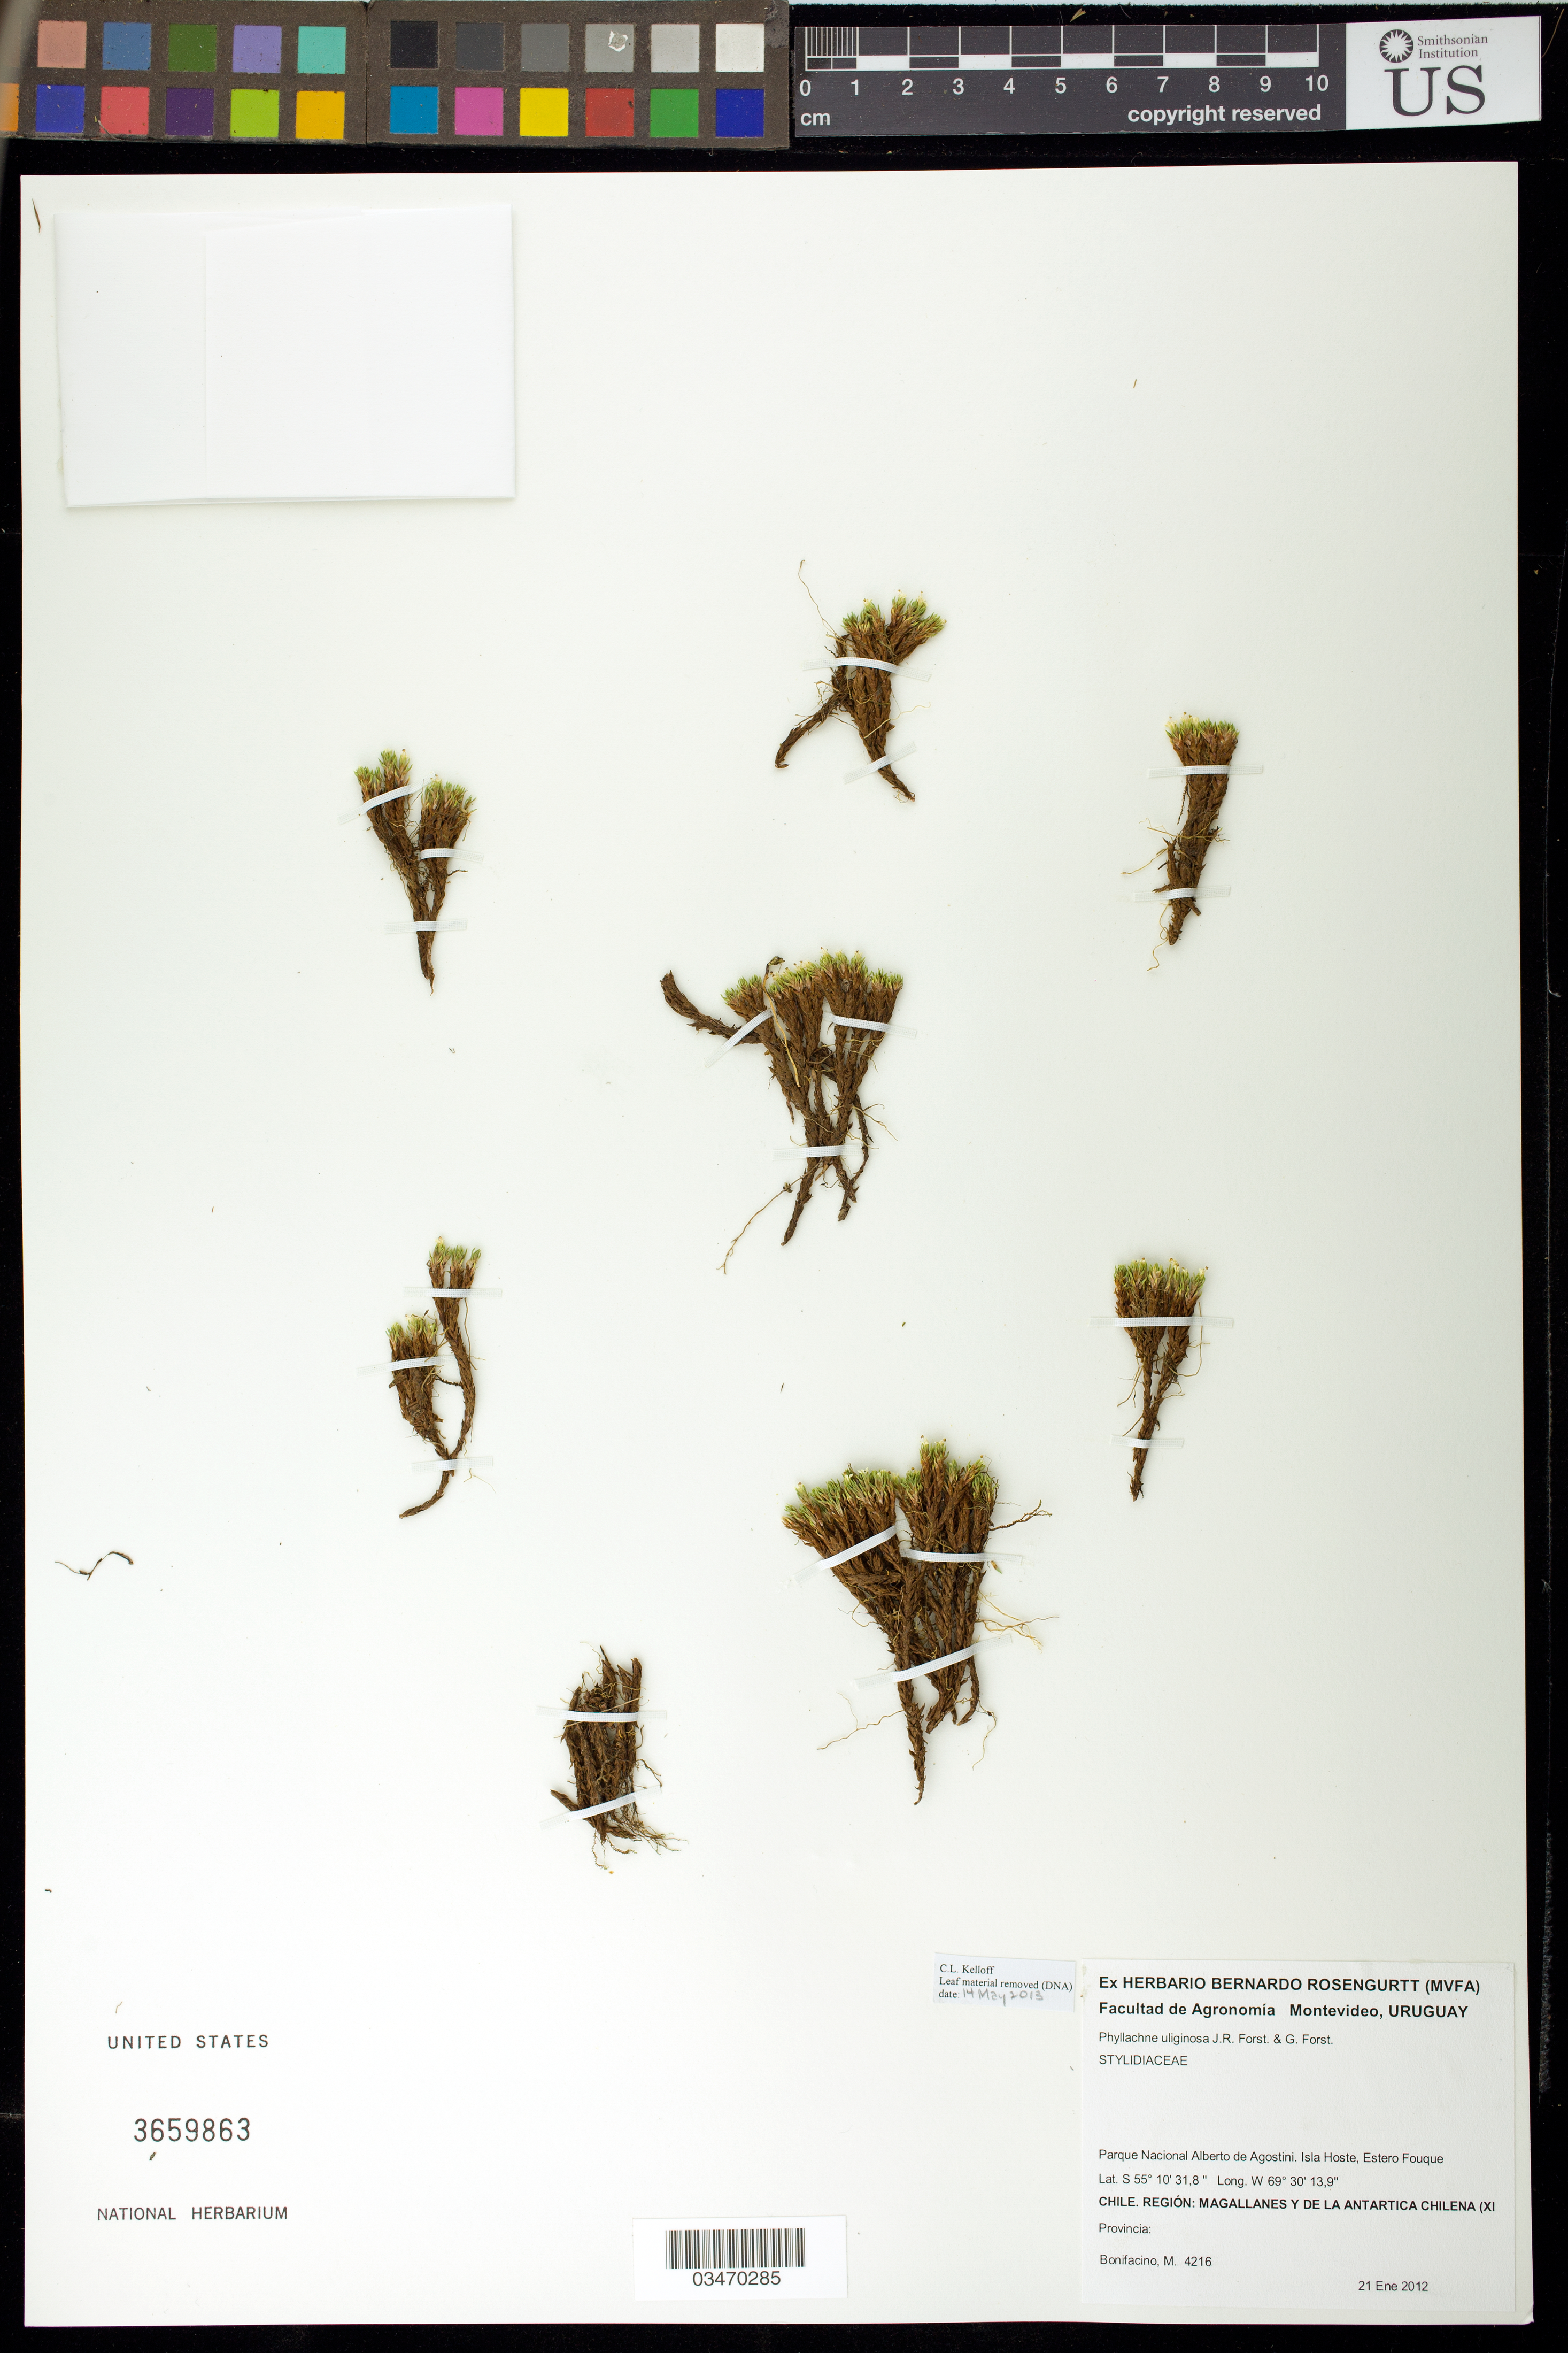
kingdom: Plantae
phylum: Tracheophyta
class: Magnoliopsida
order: Asterales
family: Stylidiaceae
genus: Phyllachne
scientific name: Phyllachne uliginosa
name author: J.R. Forst. & G. Forst.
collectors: M. Bonifacino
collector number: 4216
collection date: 2012-01-21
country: Chile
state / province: Magallanes y de la Antártica Chilena (XII)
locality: Parque Nacional Alberto de Agostini, Isla Hoeste, Estero Fouque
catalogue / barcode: US 3659863